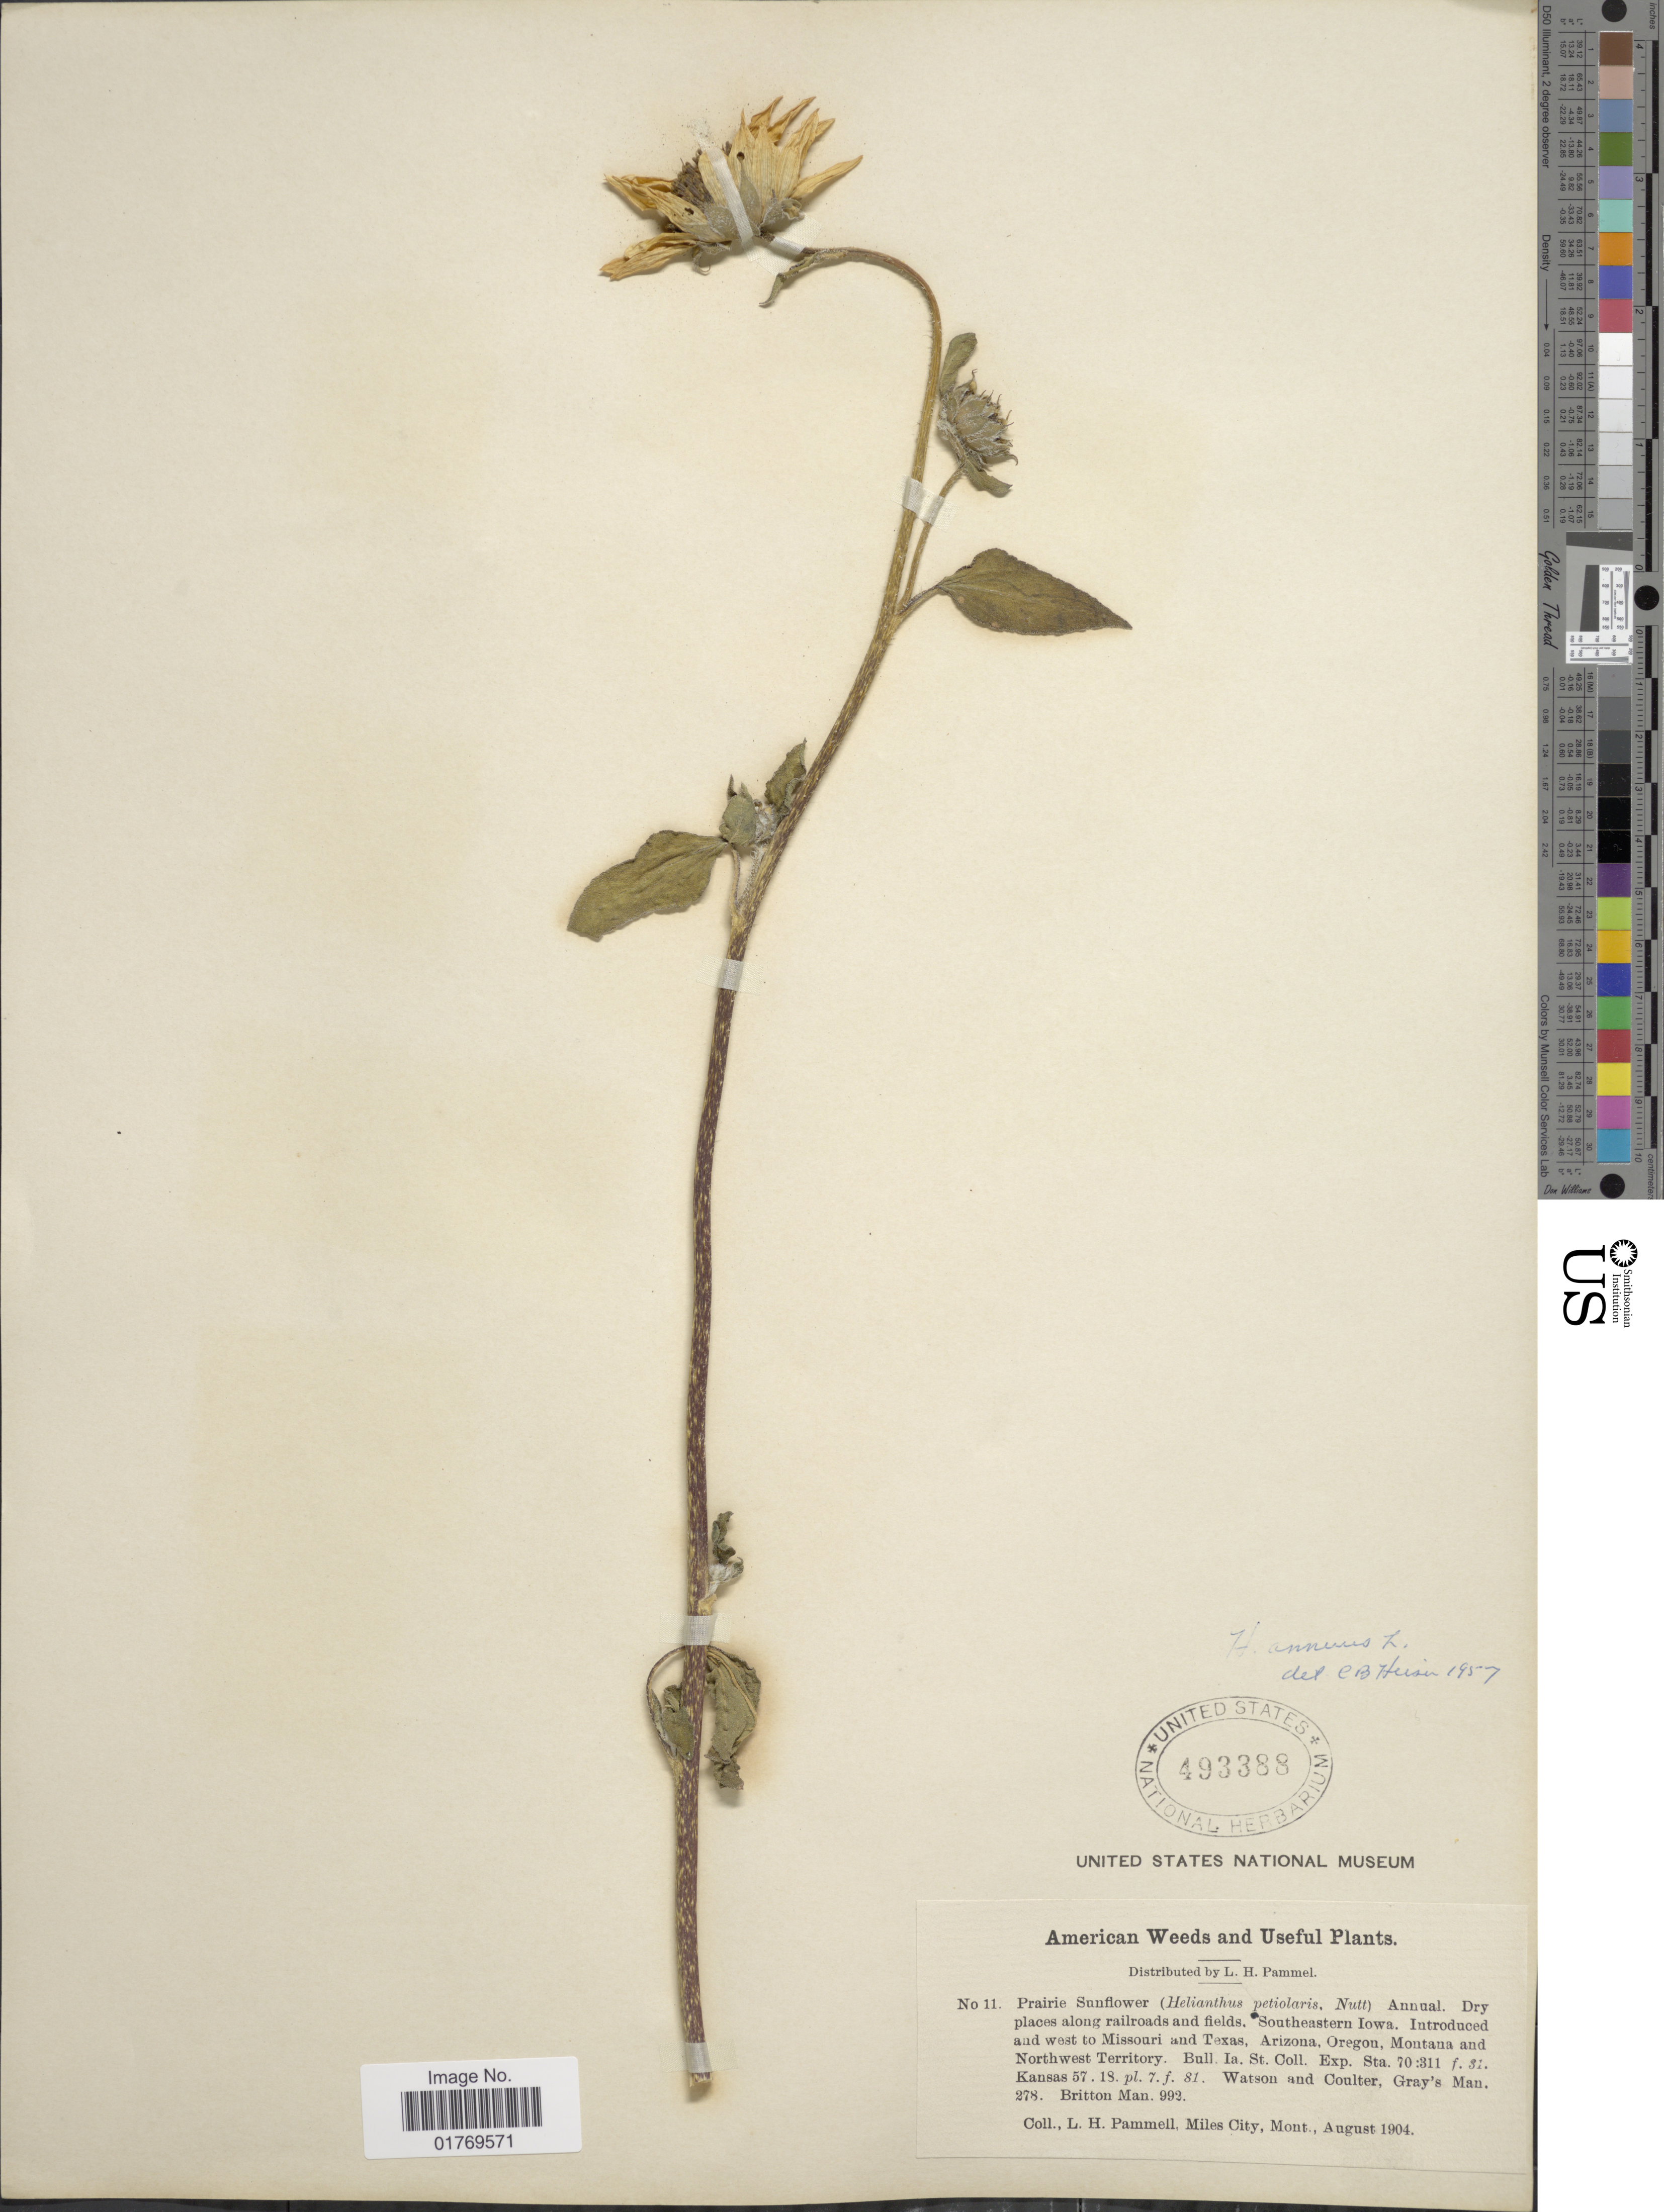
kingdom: Plantae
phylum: Tracheophyta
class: Magnoliopsida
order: Asterales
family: Asteraceae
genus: Helianthus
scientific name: Helianthus annuus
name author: L.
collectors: L. Pammell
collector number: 11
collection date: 1904-08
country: United States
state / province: Iowa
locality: Dry places along railroads and fields, Southeastern Iowa. Introduced and west to Missouri and texas, Arizona, Oregon, Montana and Northwest Territory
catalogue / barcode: US 493388